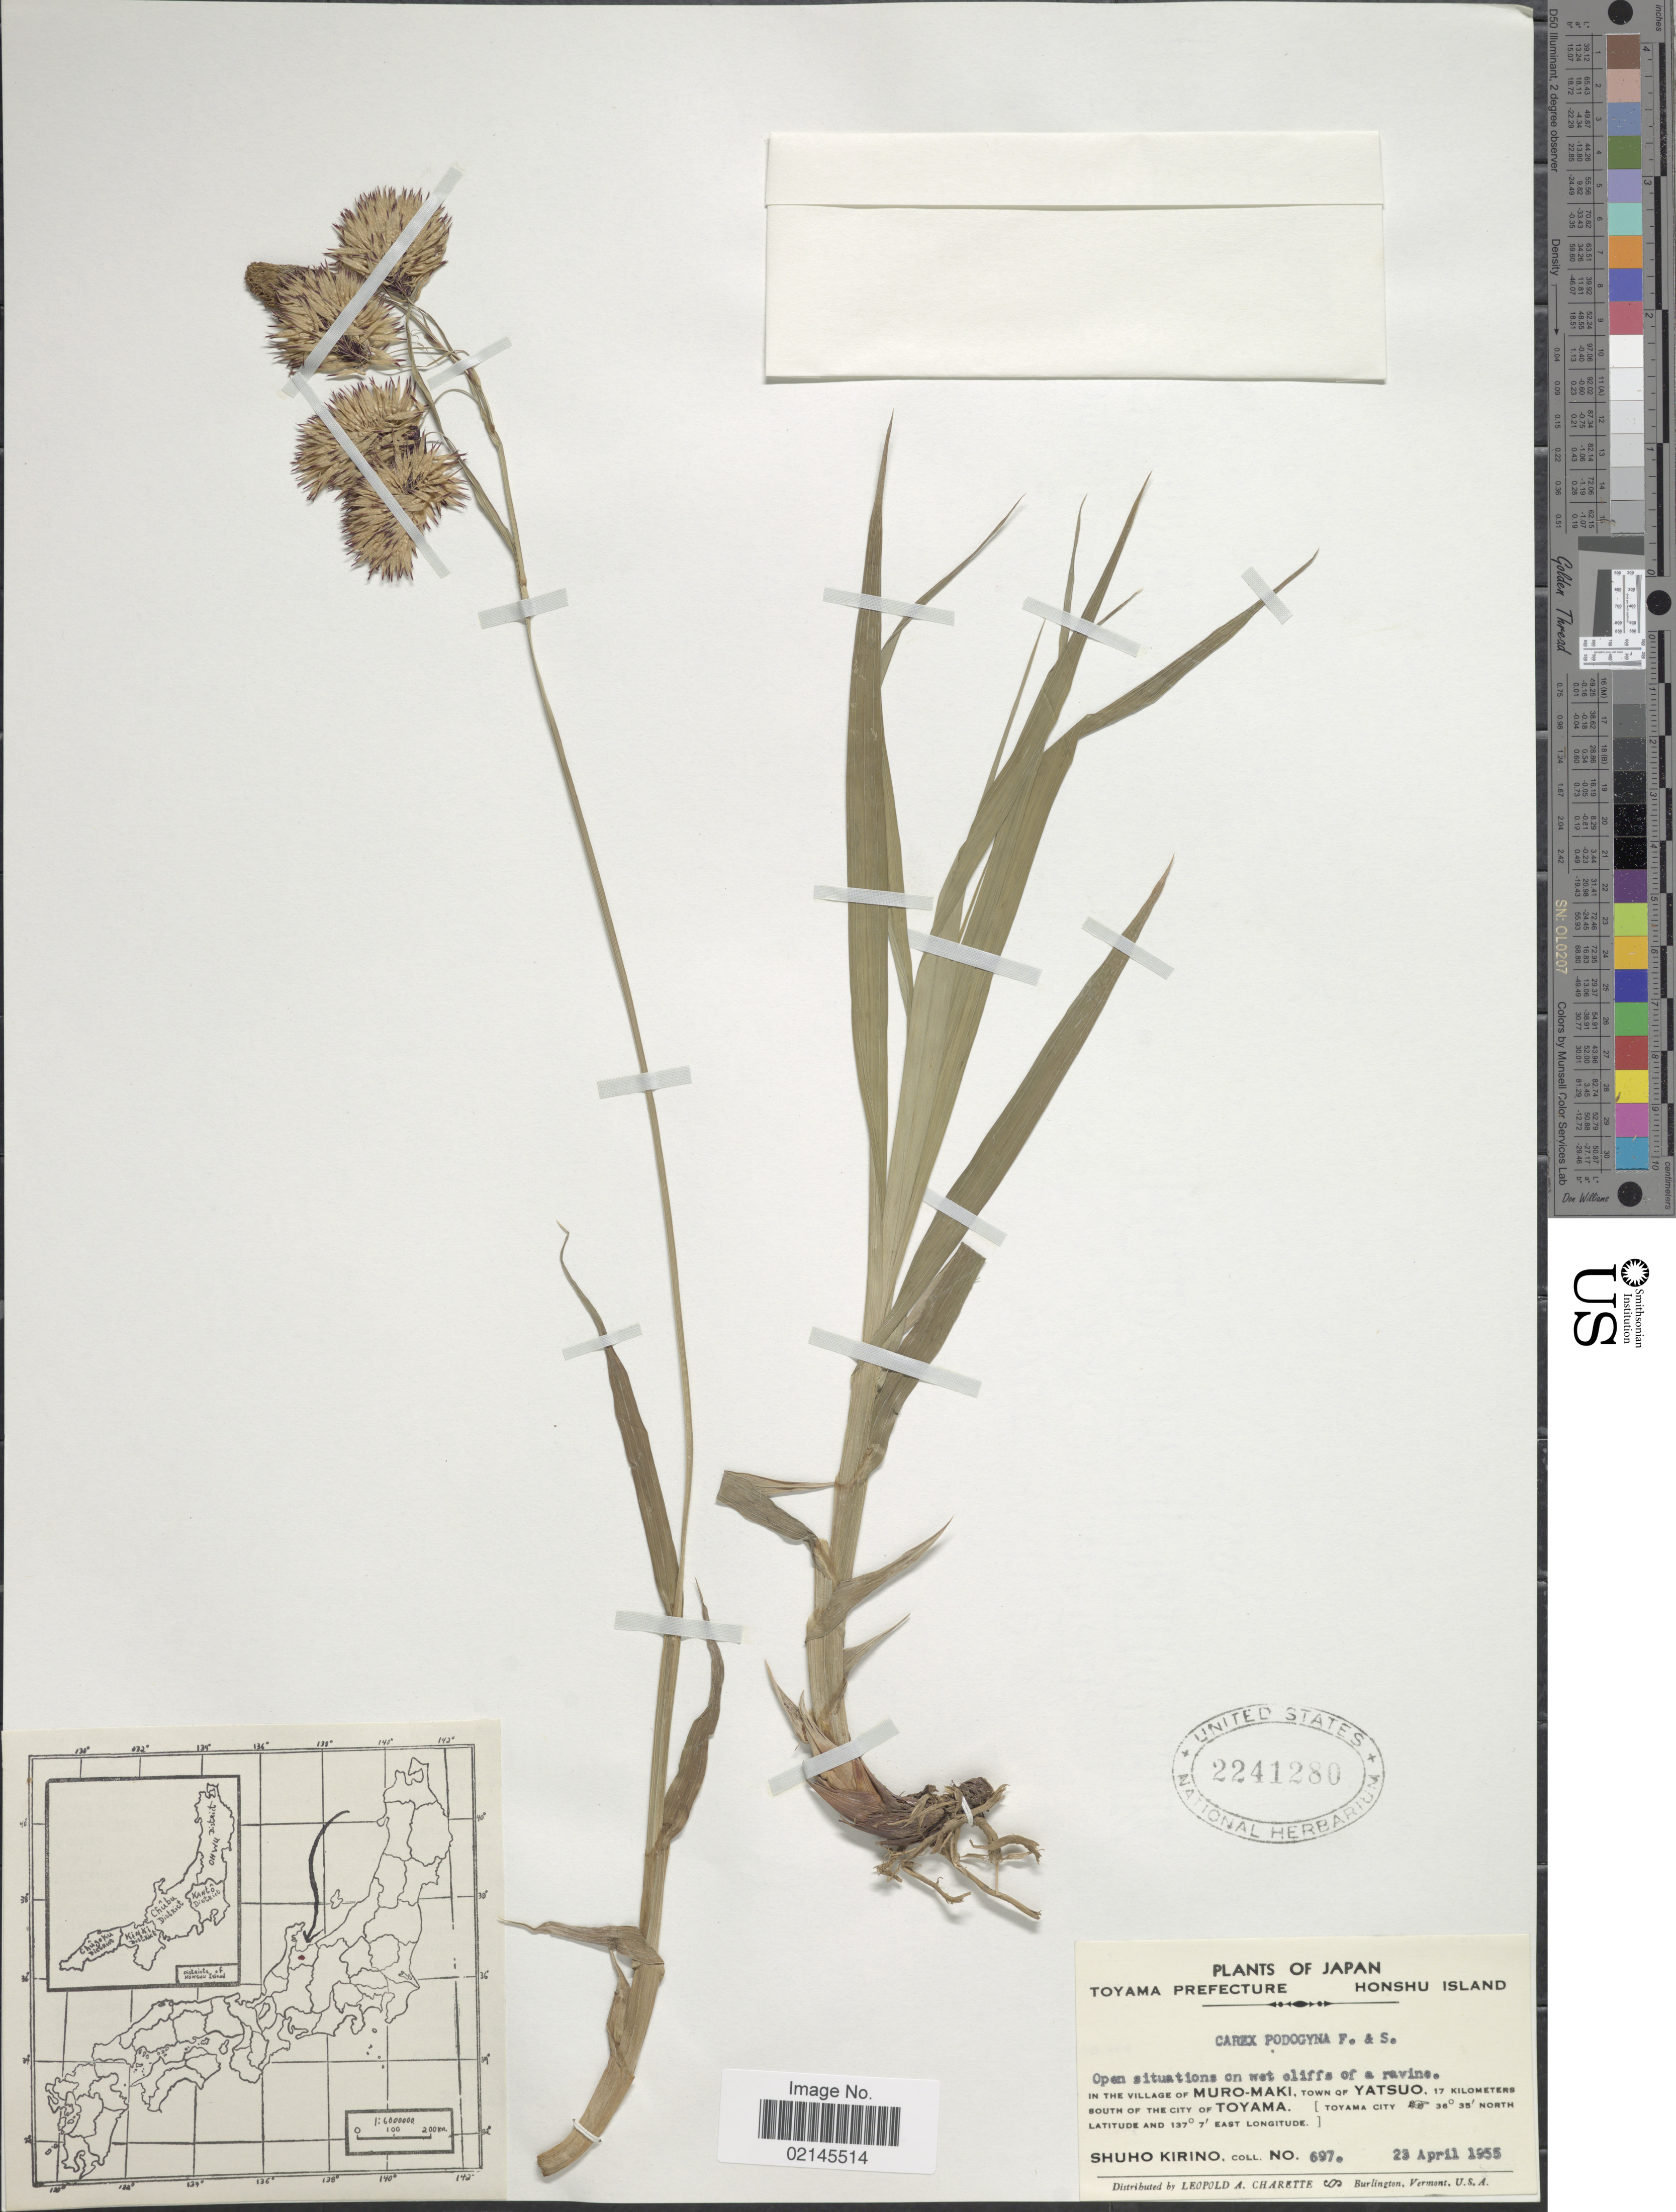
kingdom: Plantae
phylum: Tracheophyta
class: Liliopsida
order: Poales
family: Cyperaceae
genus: Carex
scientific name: Carex podogyna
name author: Franch. & Sav.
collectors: S. Kirino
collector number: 697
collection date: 1955-04-23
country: Japan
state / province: Toyama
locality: Honshu Island, in the village of Muro-Maki, town of Yatsuo, 17 kilometers south of the city of Toyama [Toyama City 36° 35' North Latitude and 137° 7' East Longitude]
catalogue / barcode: US 2241280